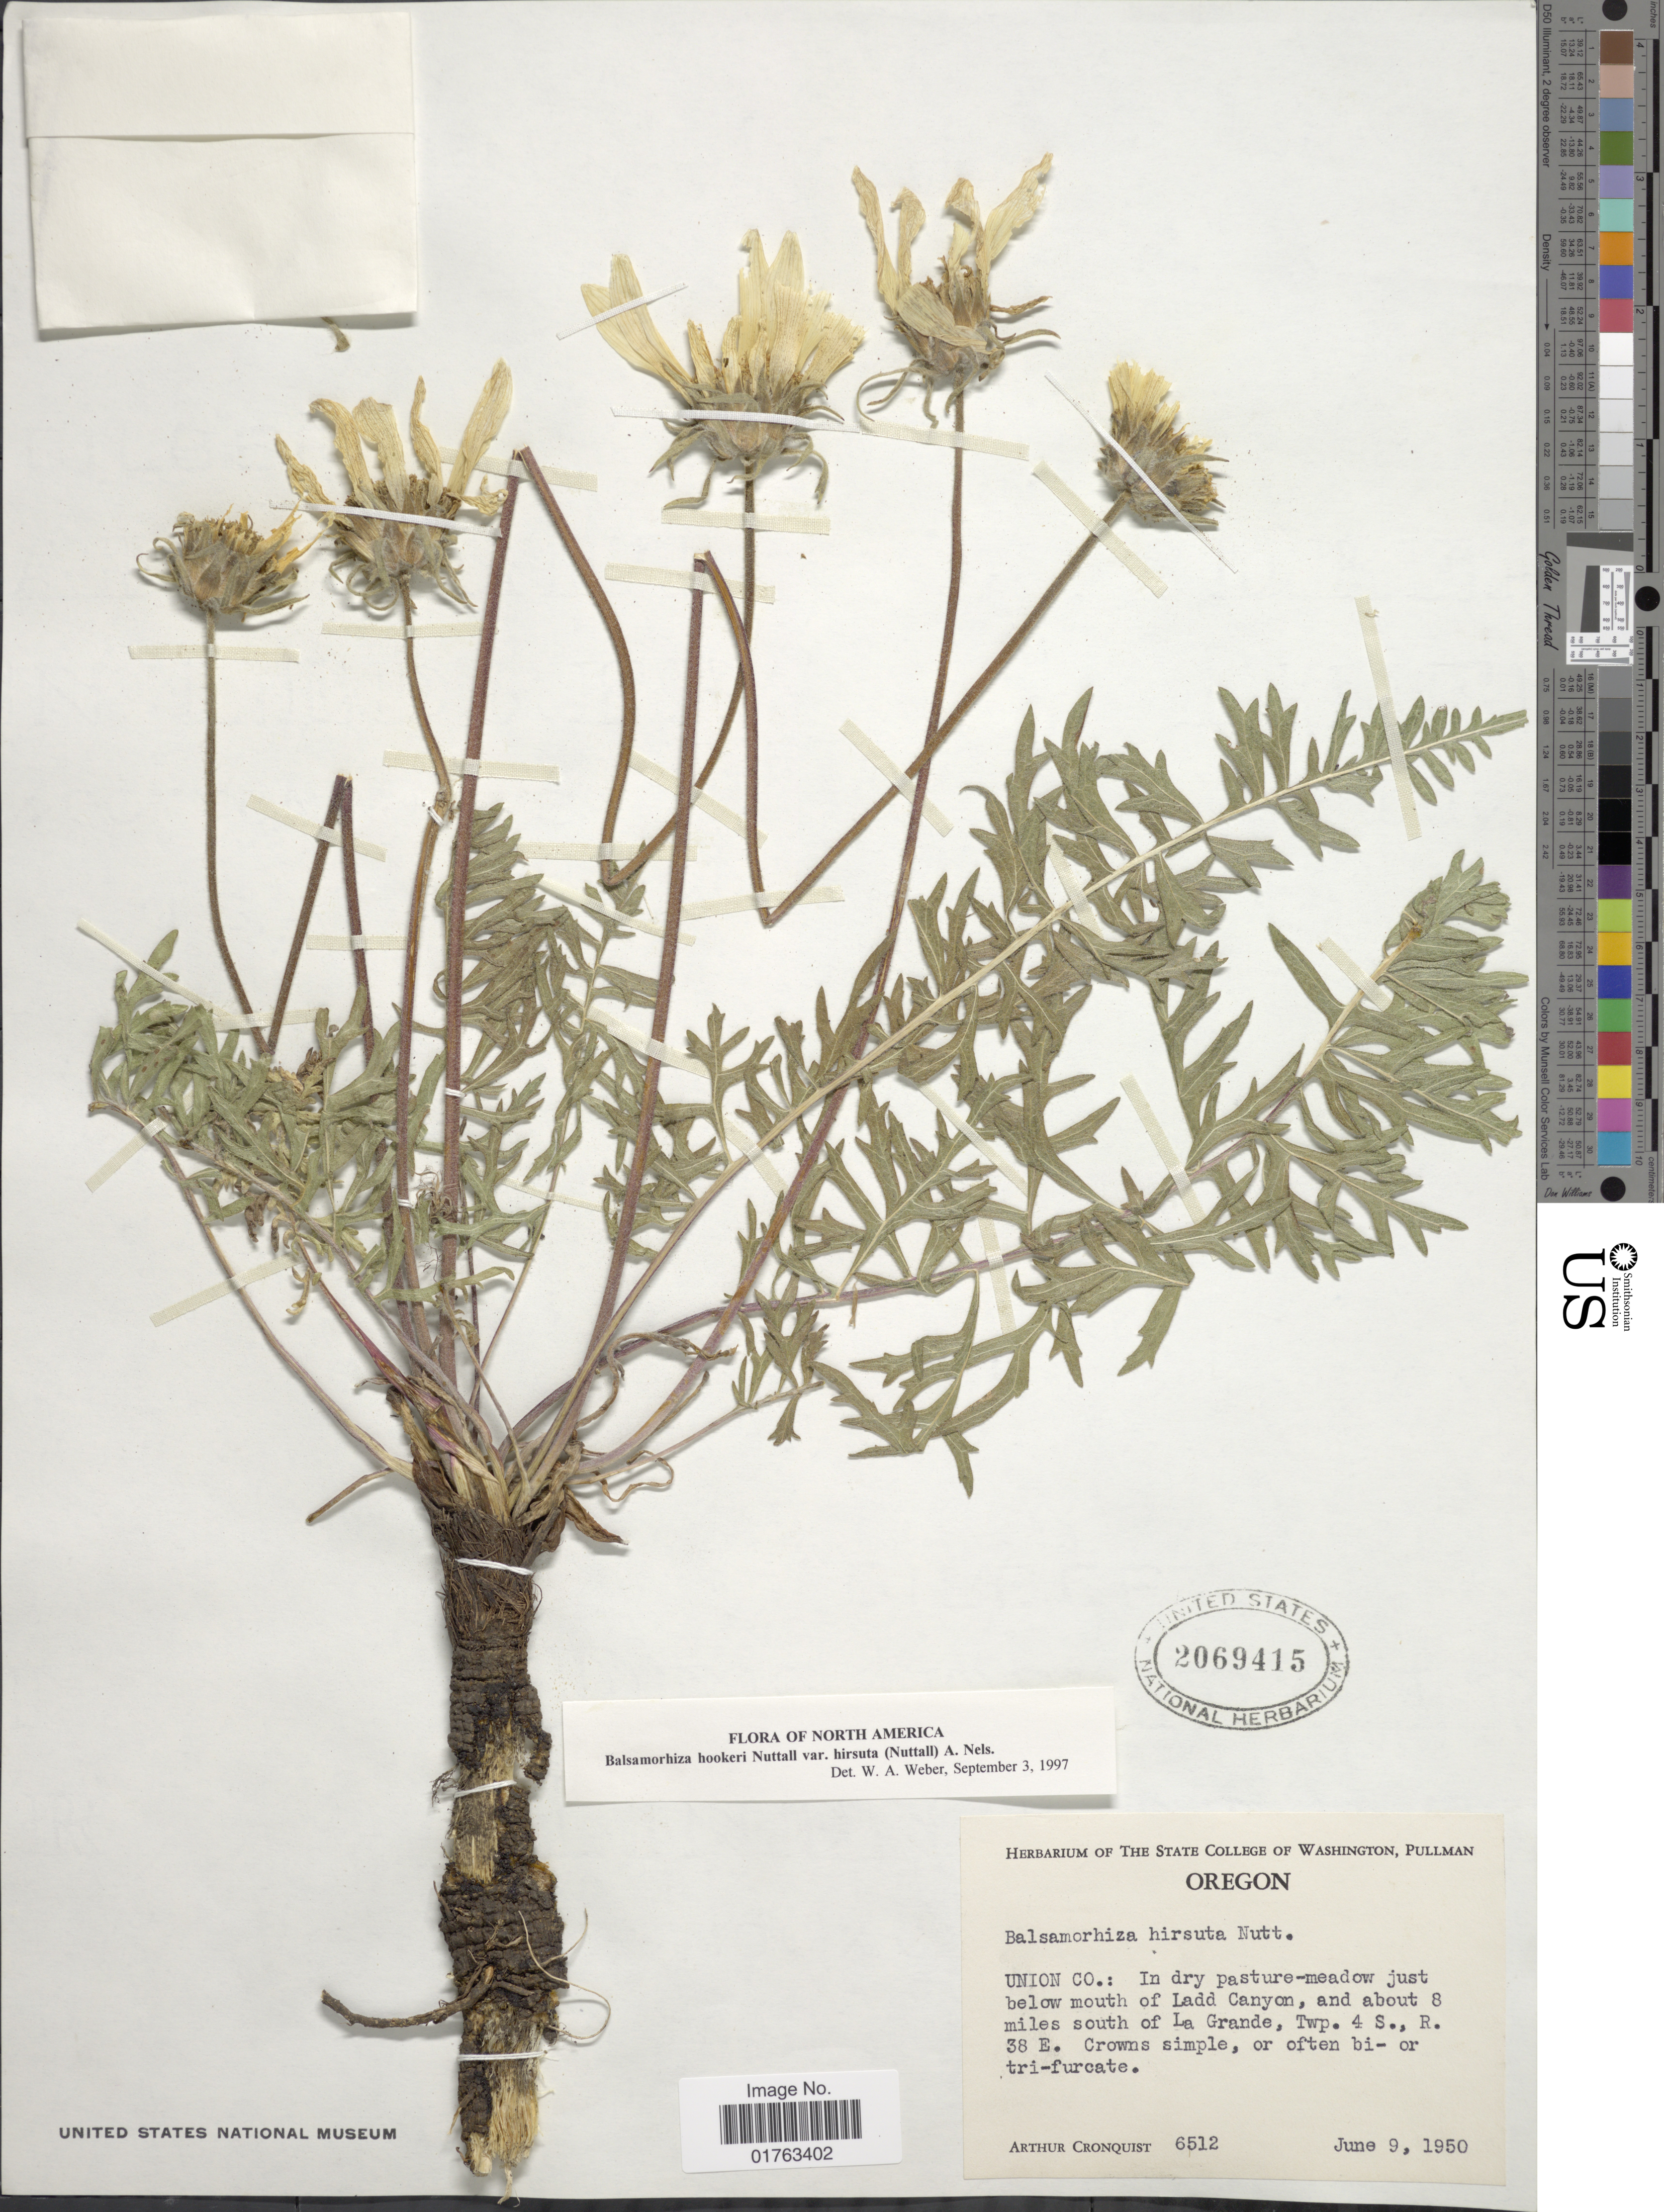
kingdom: Plantae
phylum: Tracheophyta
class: Magnoliopsida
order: Asterales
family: Asteraceae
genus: Balsamorhiza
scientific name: Balsamorhiza hookeri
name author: Nutt.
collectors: A. J. Cronquist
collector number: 6512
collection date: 1950-06-09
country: United States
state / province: Oregon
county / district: Union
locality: Union Co.: In dry pasture-meadow just below mouth of Ladd Canyon, and about 8 miles south of La Grande, Twp. 4 S., R. 38 E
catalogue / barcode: US 2069415